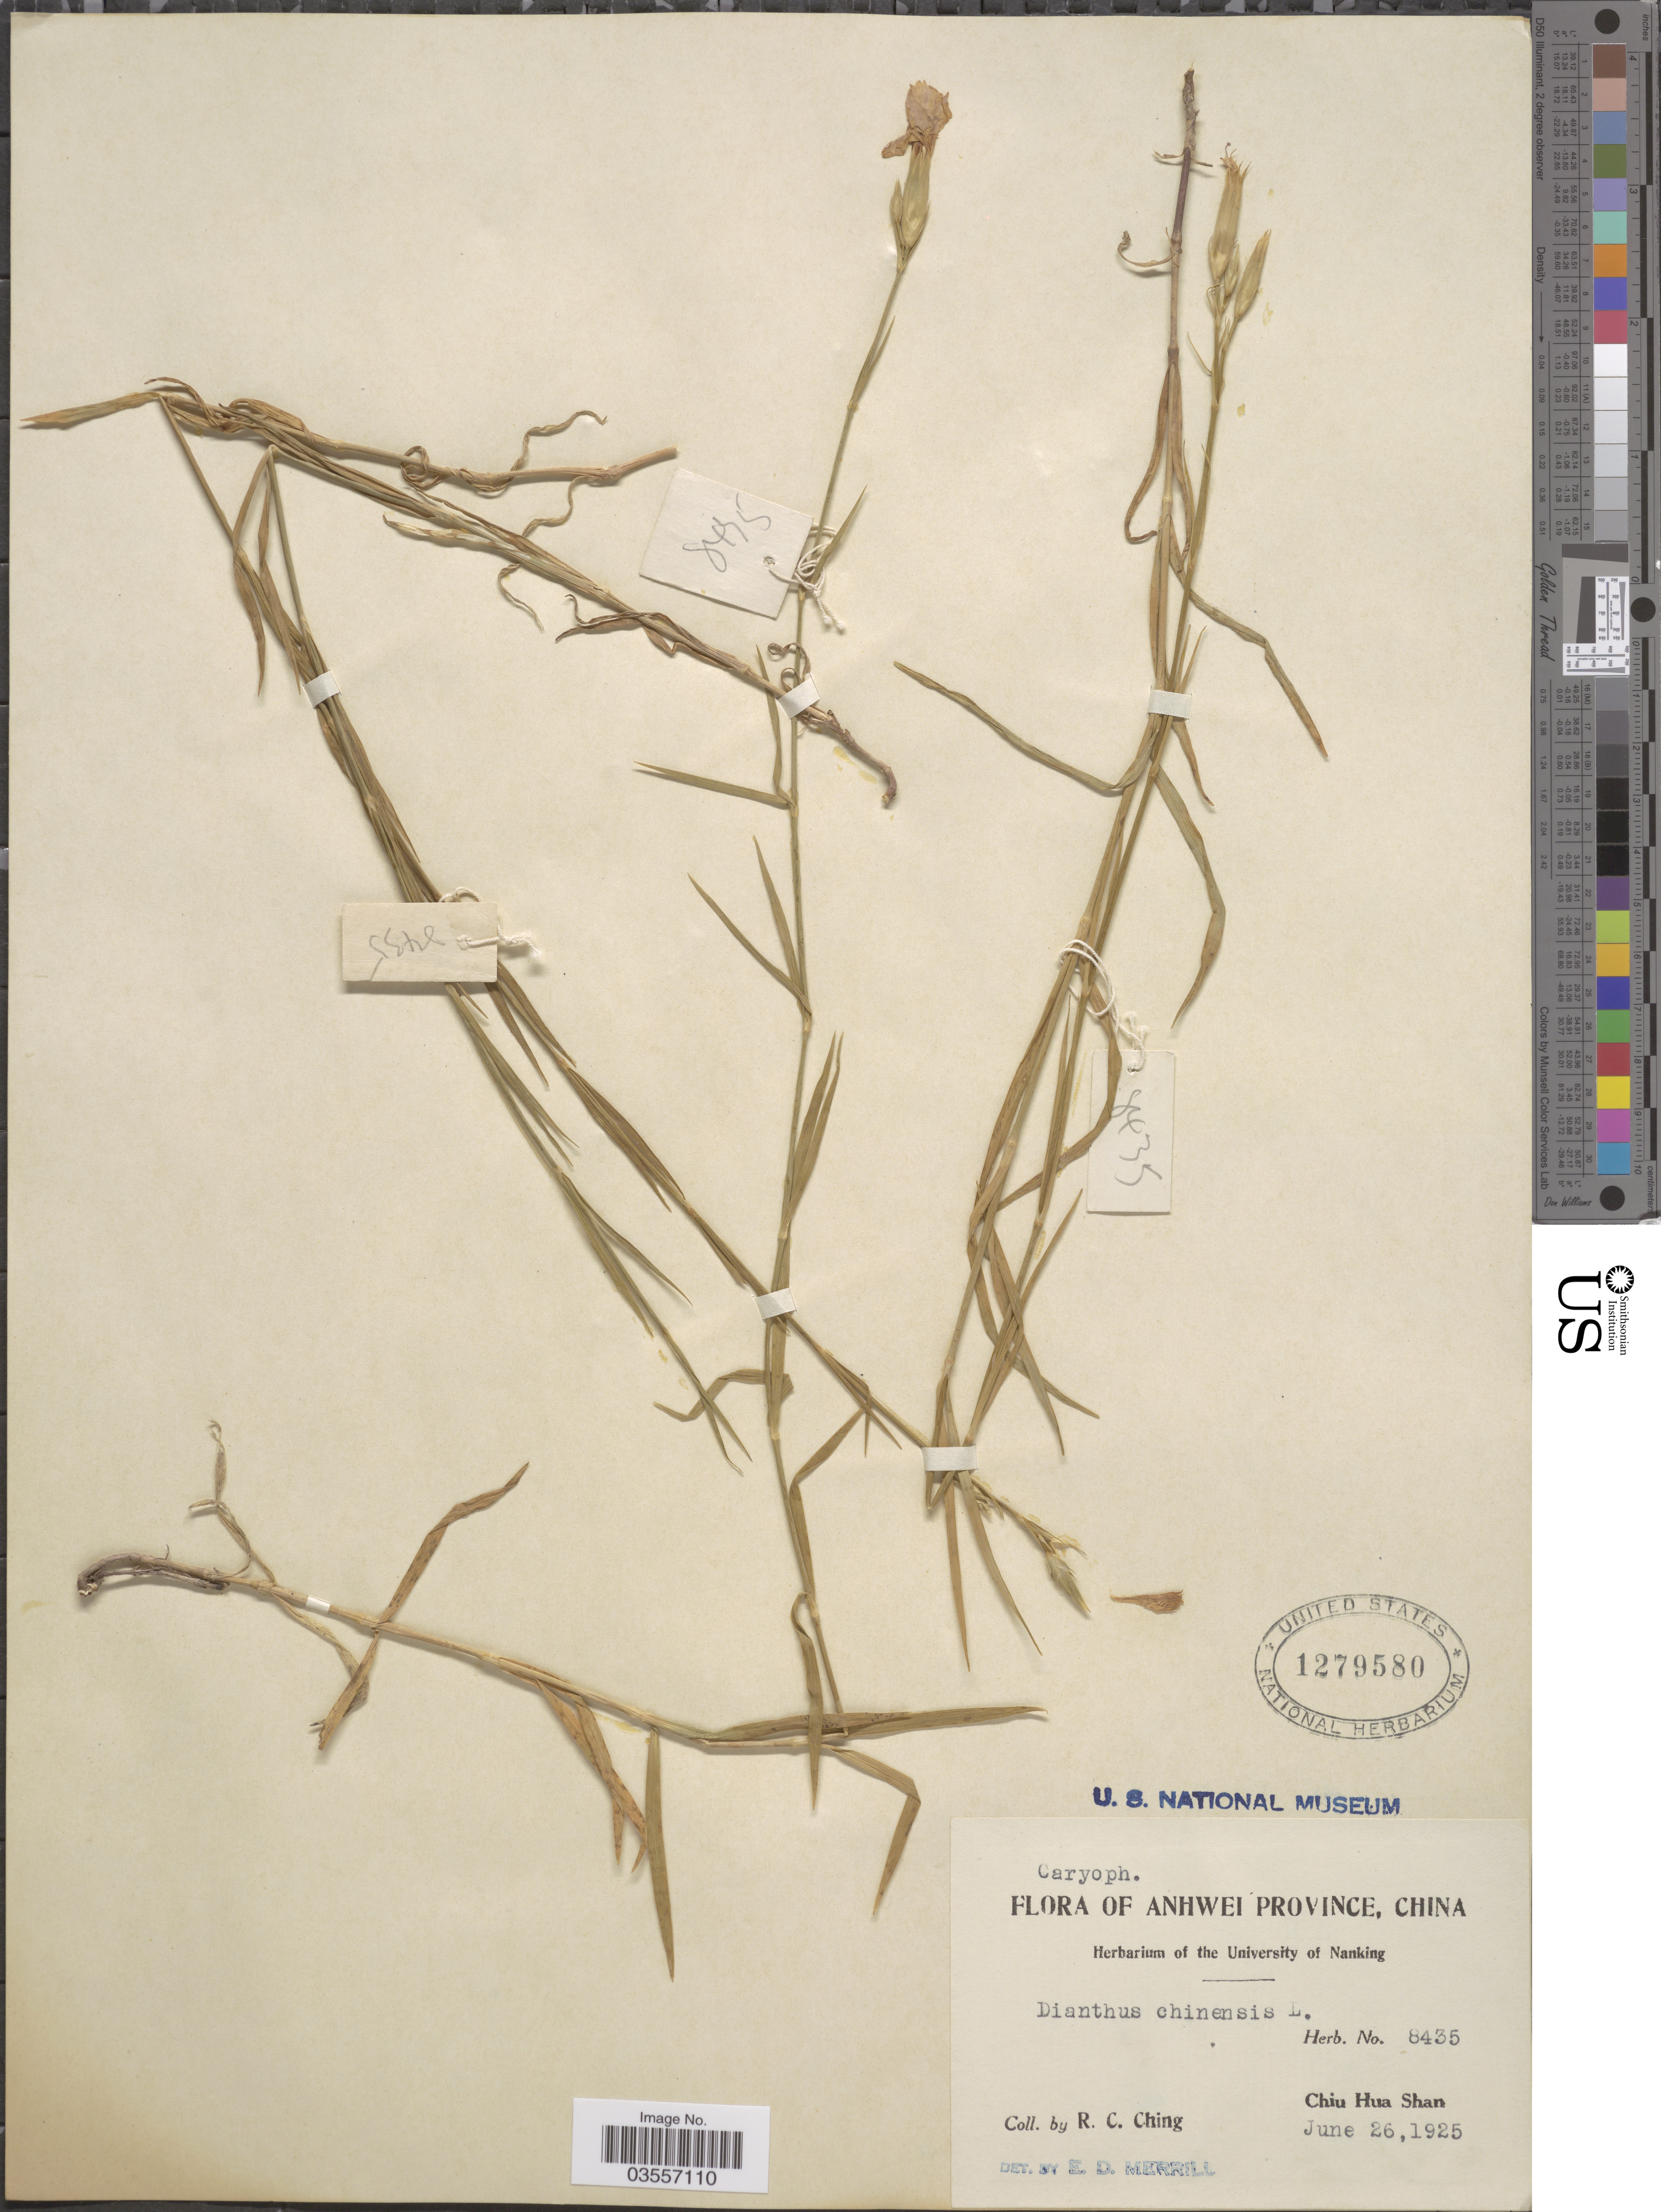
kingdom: Plantae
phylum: Tracheophyta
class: Magnoliopsida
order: Caryophyllales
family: Caryophyllaceae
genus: Dianthus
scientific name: Dianthus chinensis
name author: L.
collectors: R. C. Ching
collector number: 8435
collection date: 1925-06-26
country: China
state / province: Anhui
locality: Anhwei Province. Chiu Hua Shan.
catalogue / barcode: US 1279580